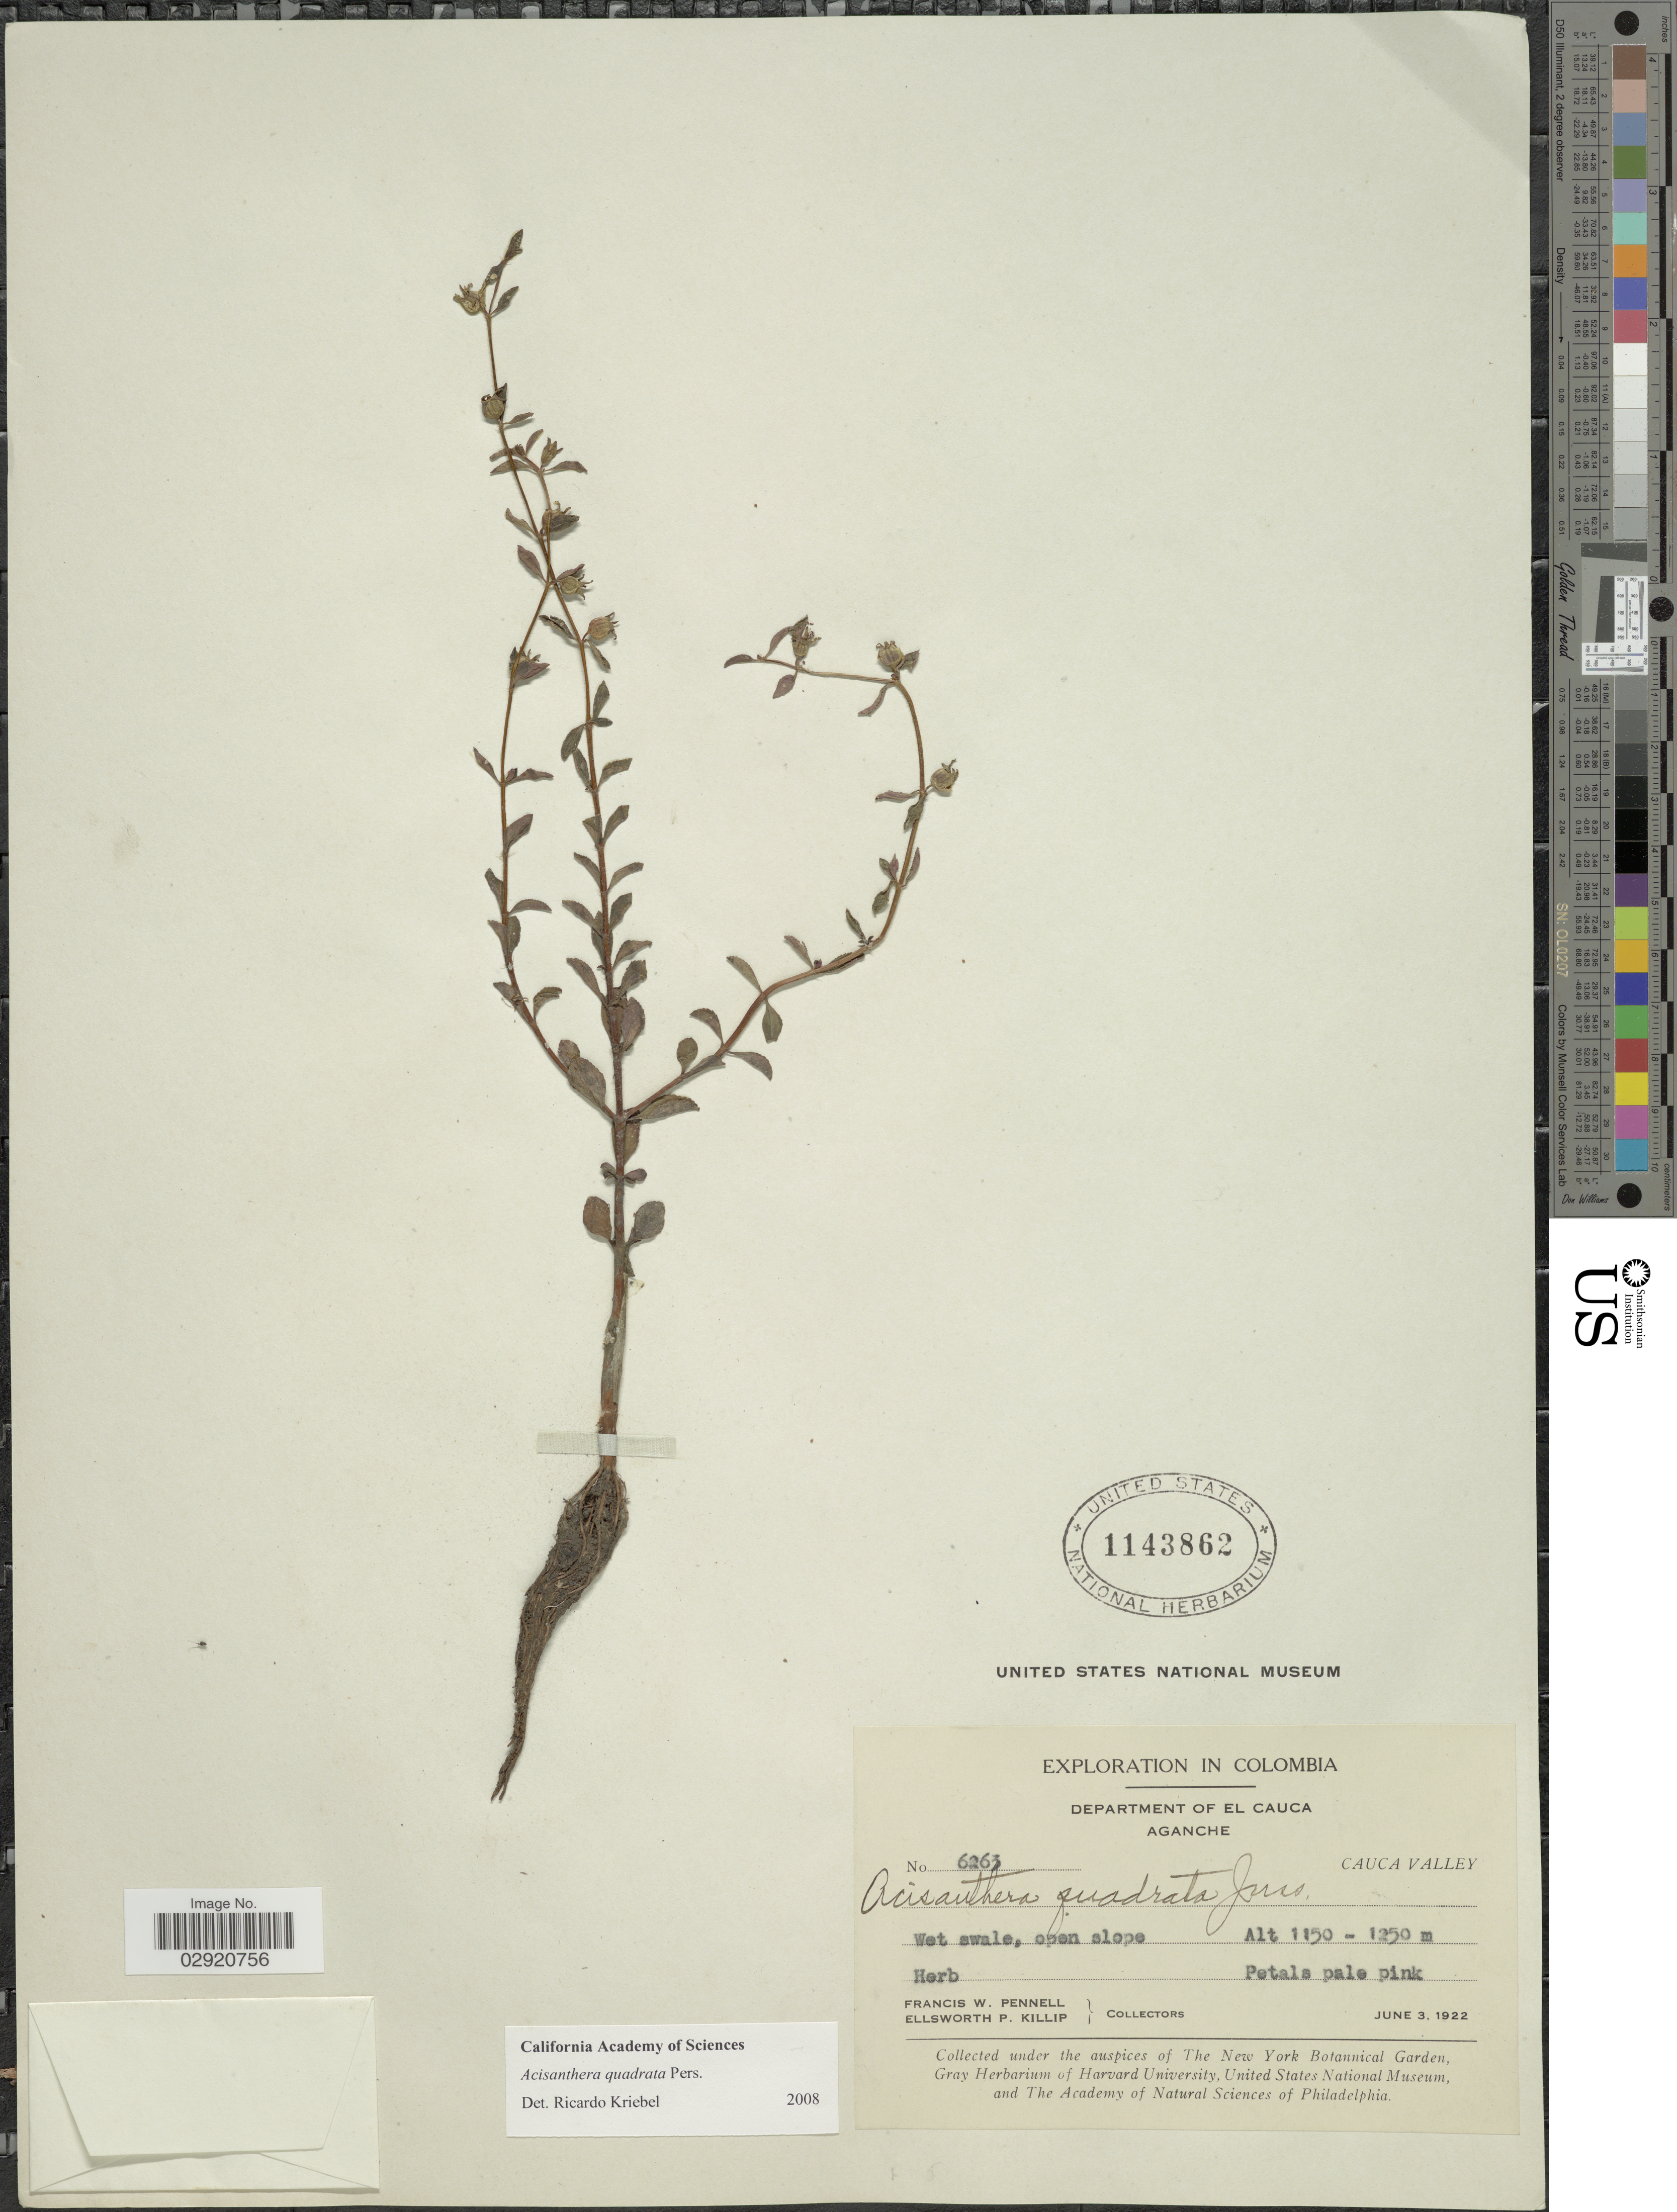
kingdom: Plantae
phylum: Tracheophyta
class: Magnoliopsida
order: Myrtales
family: Melastomataceae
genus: Acisanthera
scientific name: Acisanthera erecta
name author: Gleason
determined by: Nunes da Silva, Diego, (RB), Jardim Botanico do Rio de Janeiro - Herbario (BRAZIL)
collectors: F. W. Pennell & E. P. Killip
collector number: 6263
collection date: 1922-06-03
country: Colombia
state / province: Cauca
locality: Department of El Cauca. Aganche. Cauca Valley.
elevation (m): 1150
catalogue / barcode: US 1143862